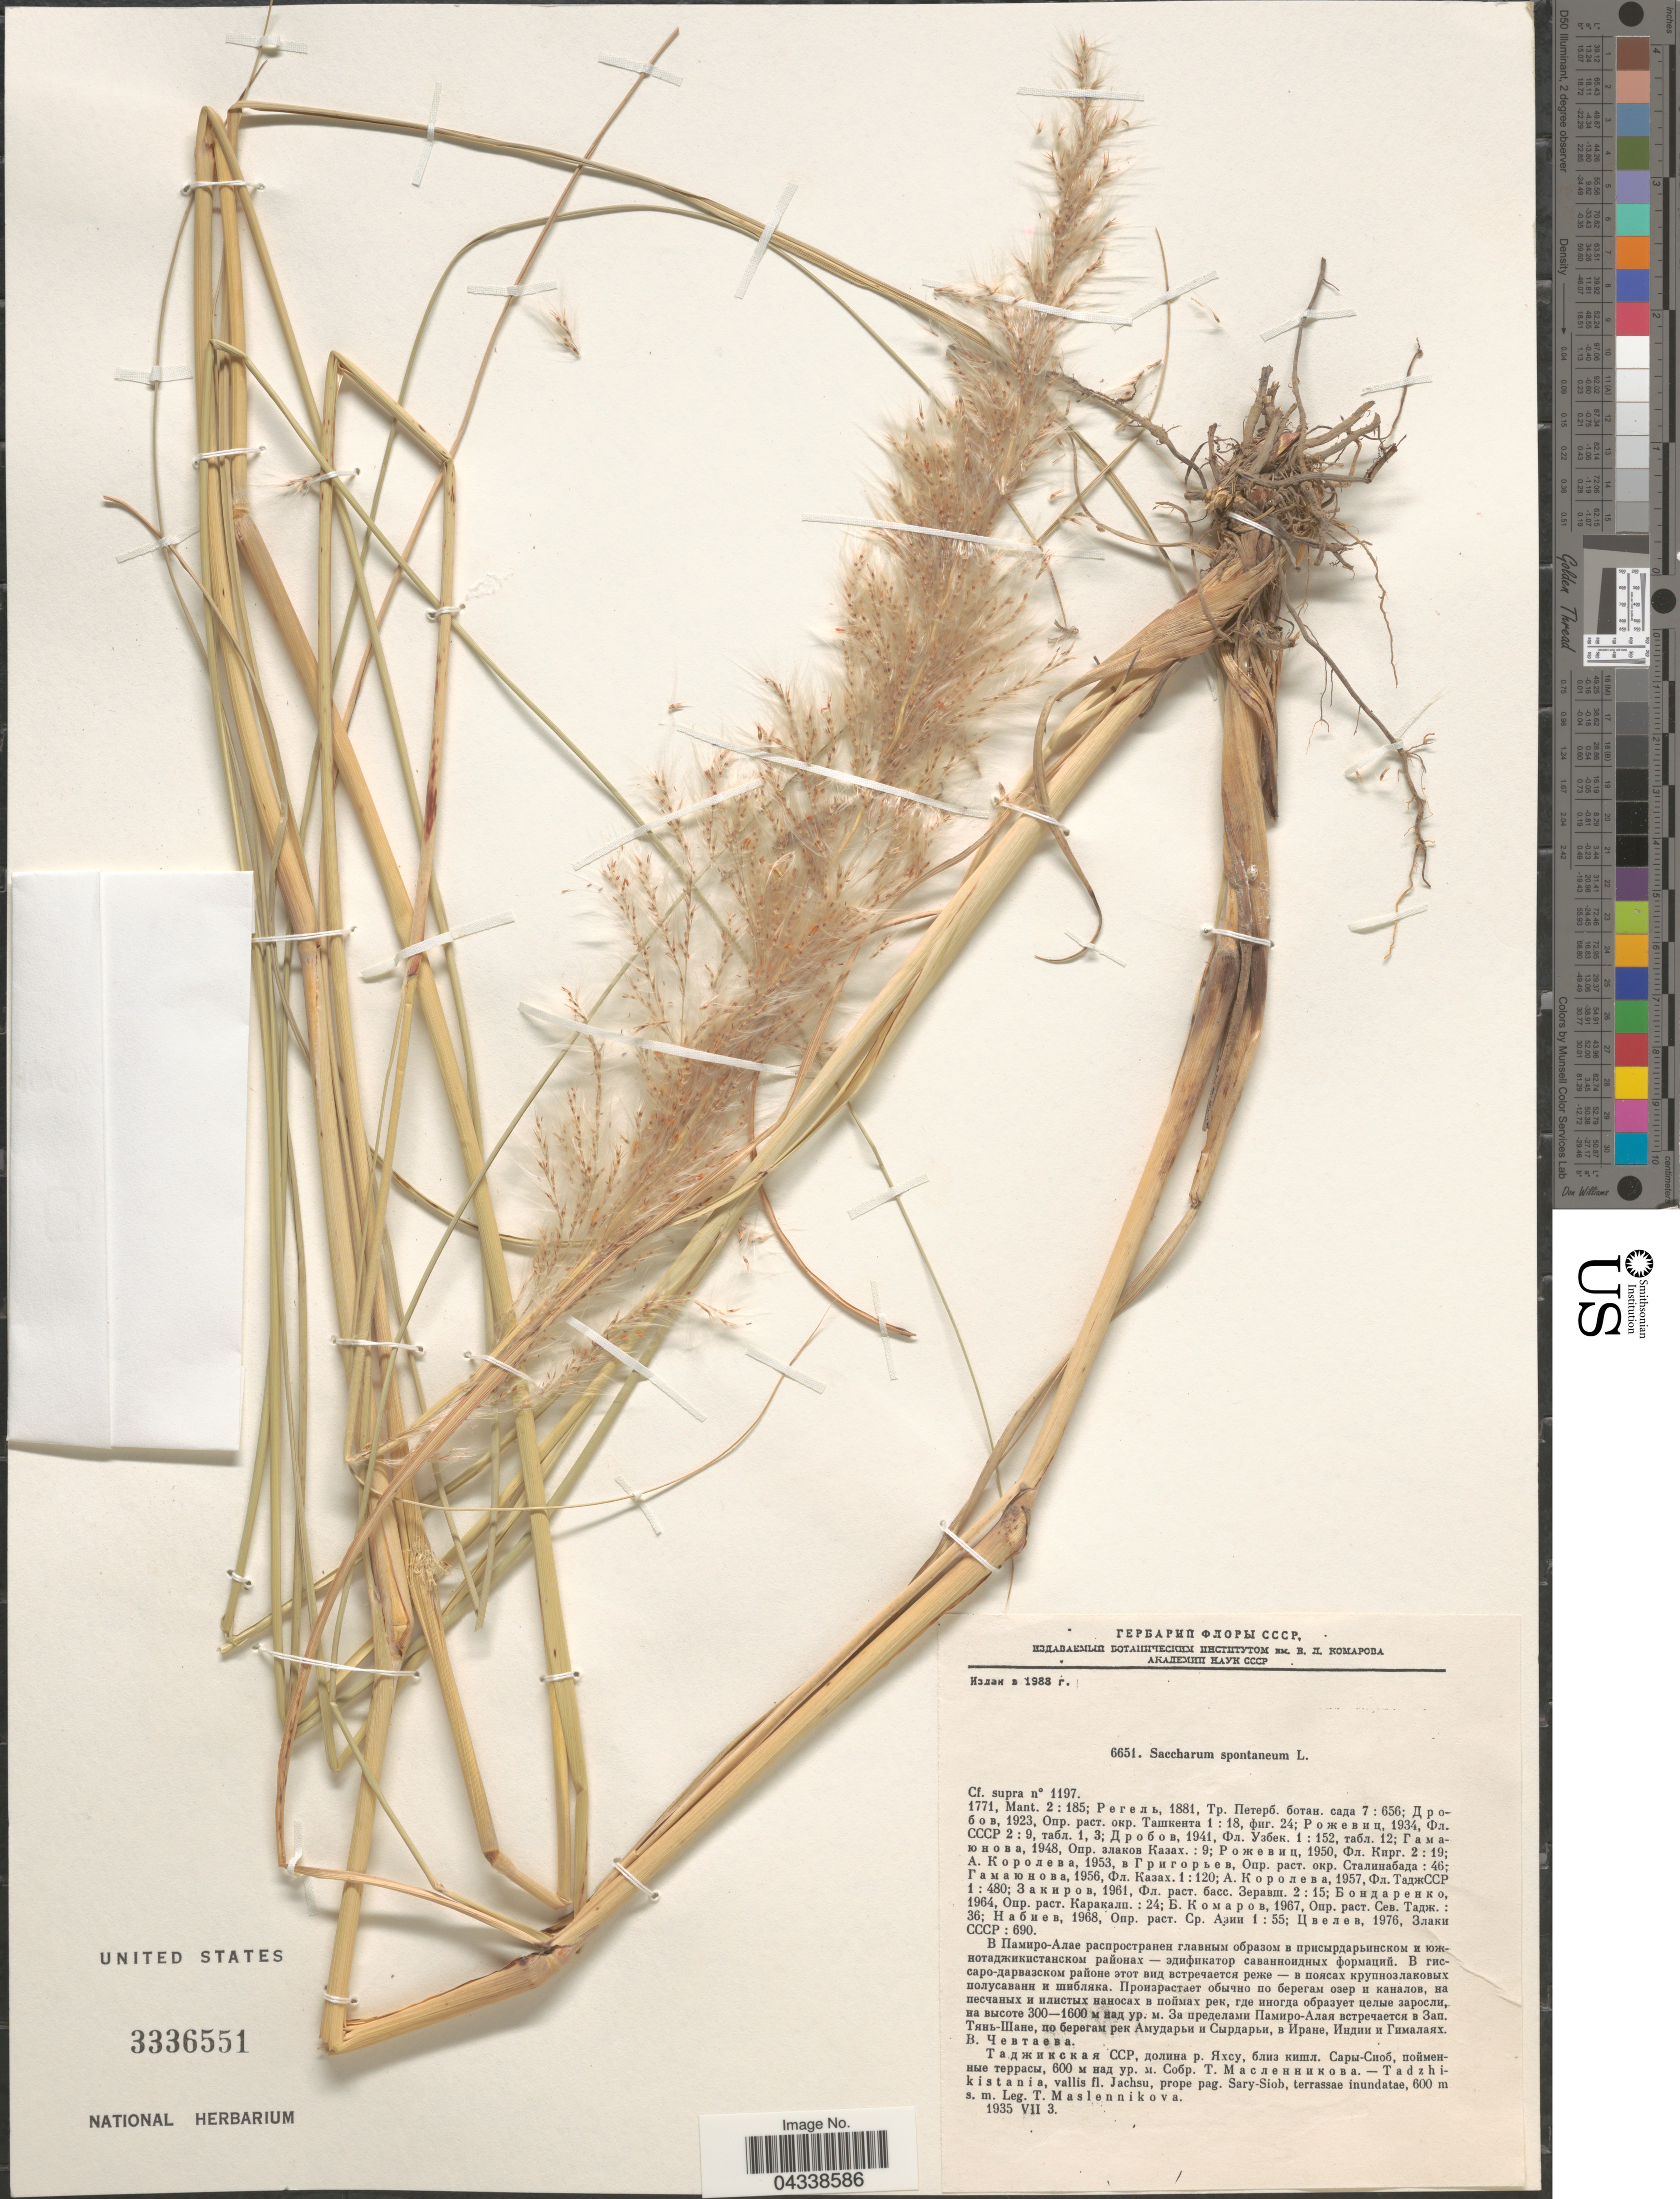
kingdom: Plantae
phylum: Tracheophyta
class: Liliopsida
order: Poales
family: Poaceae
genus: Saccharum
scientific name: Saccharum spontaneum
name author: L.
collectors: T. Maslennikova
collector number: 6651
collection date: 1935-07-03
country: Tajikistan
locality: Tadzhikistania, vallis fl. Jachsu, prope pag. Sary-Siob, terrassae inundatae.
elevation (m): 600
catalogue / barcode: US 3336551